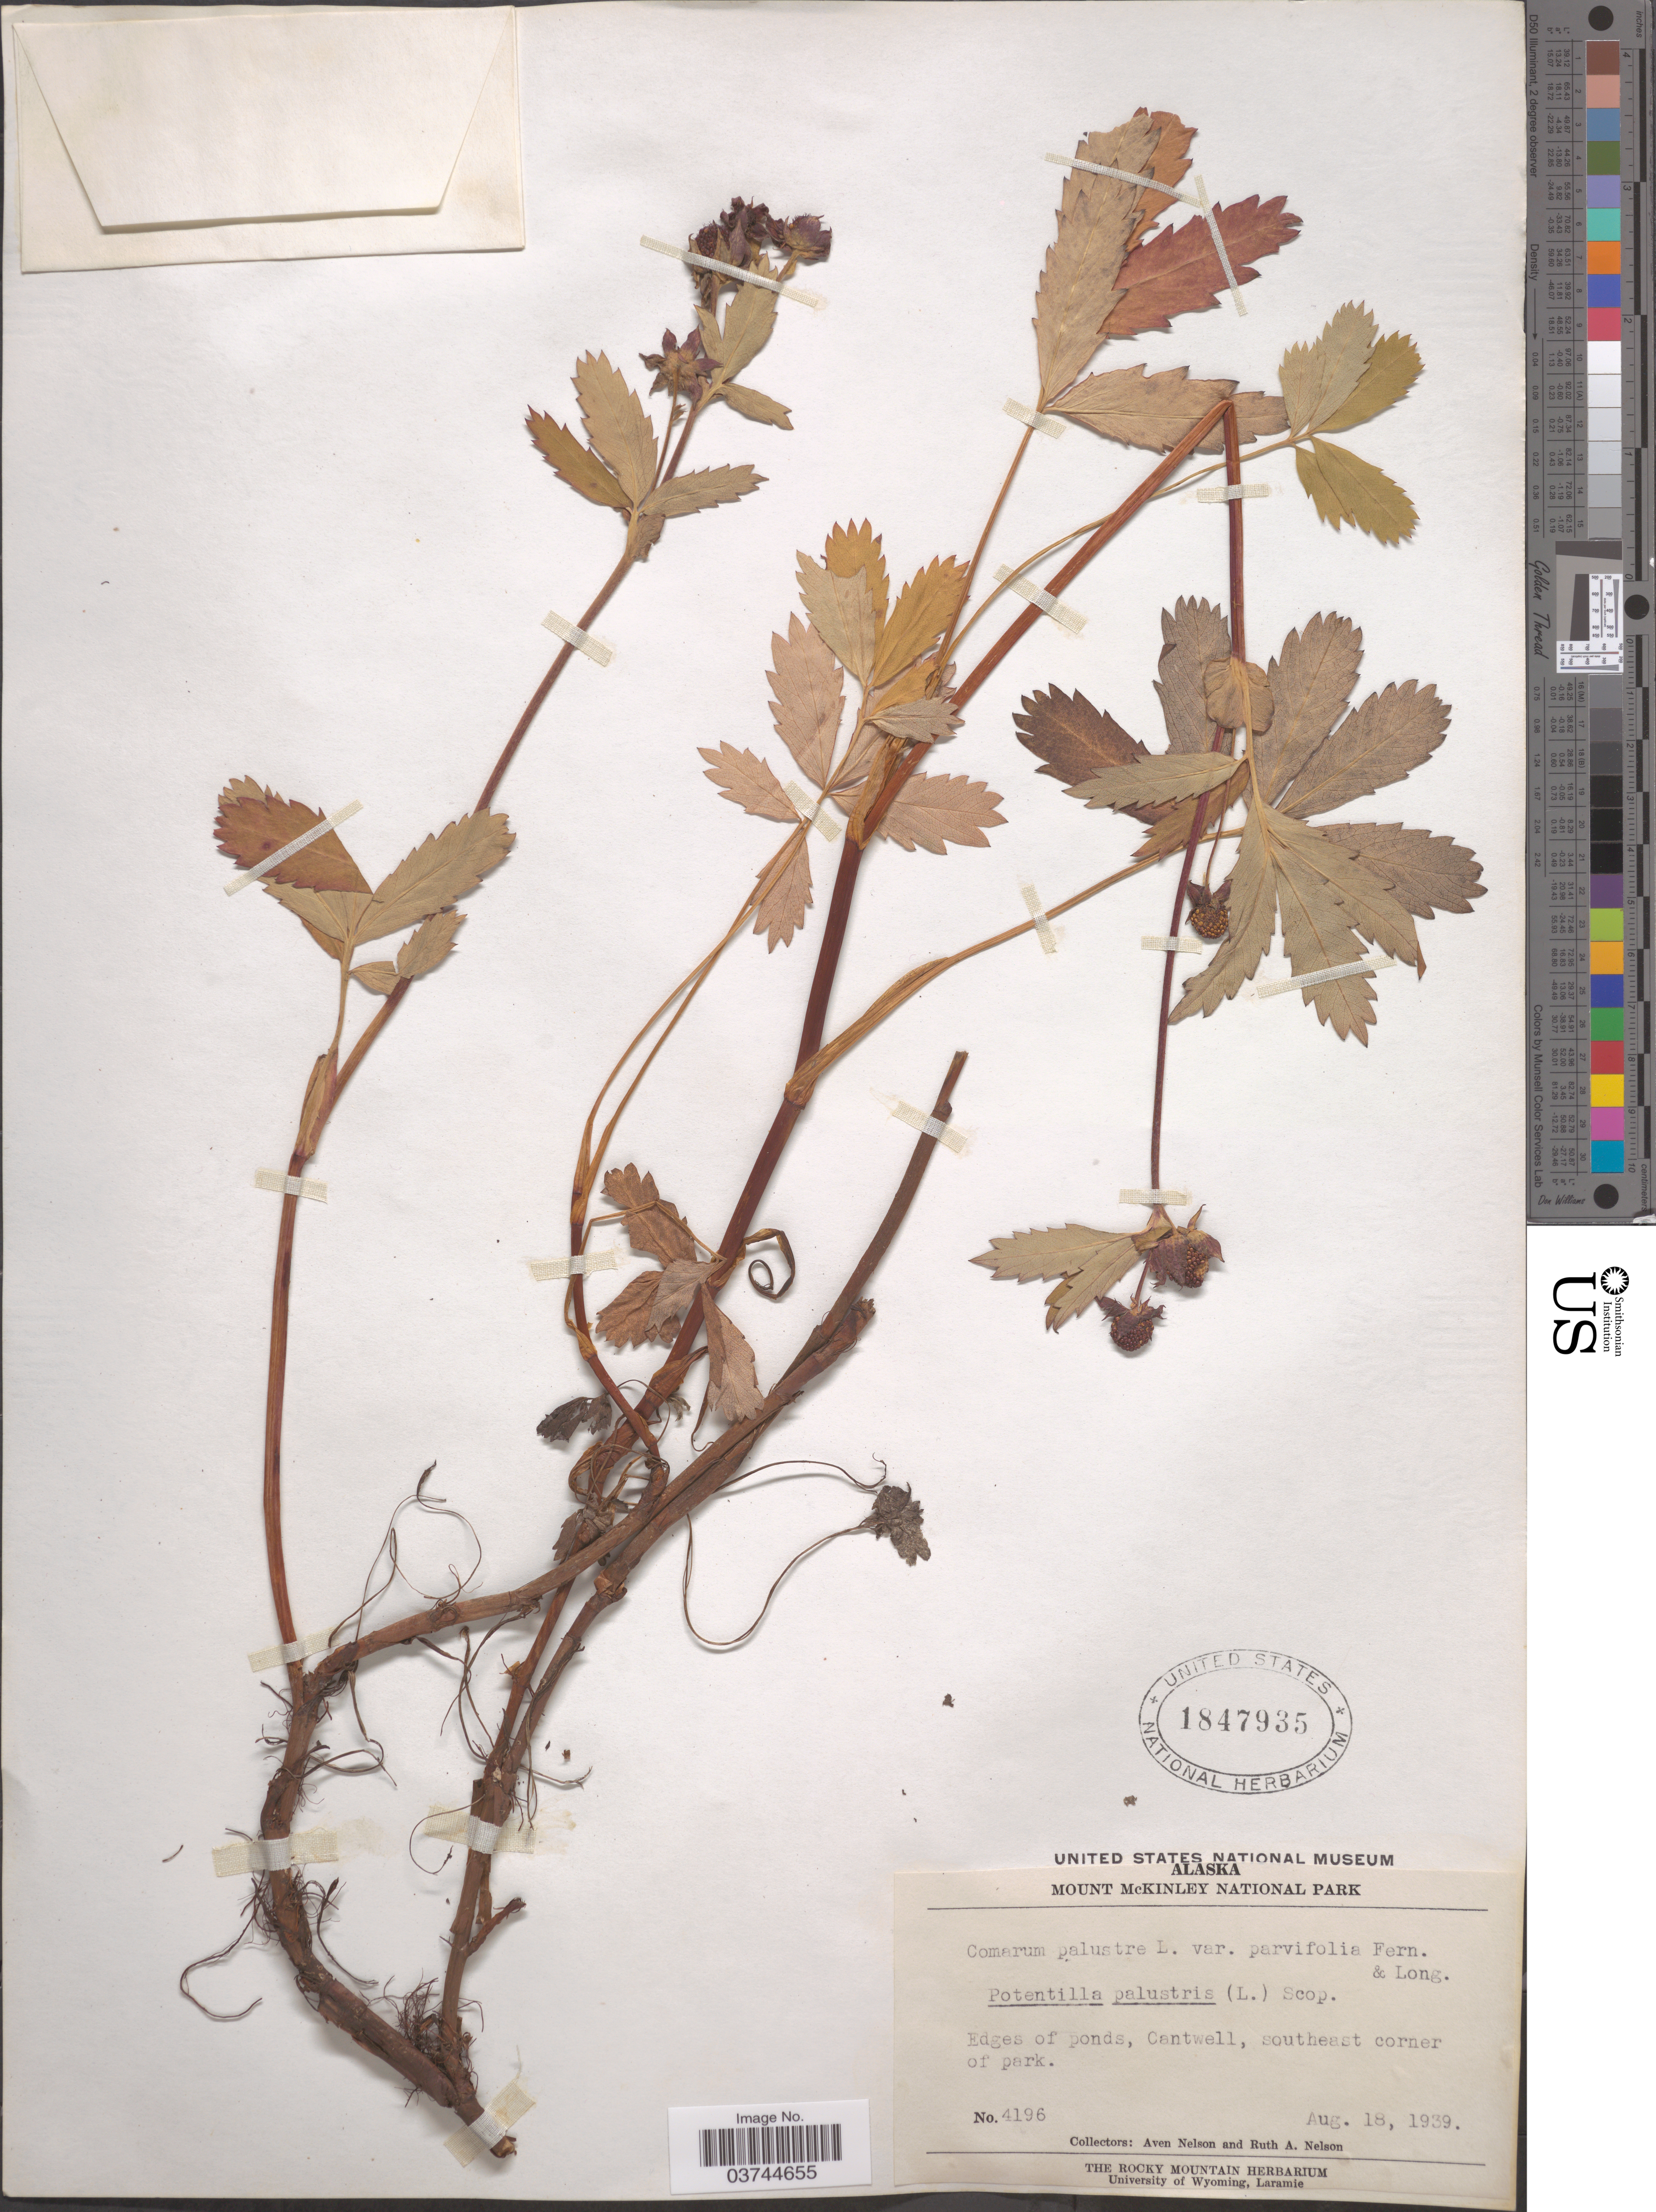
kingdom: Plantae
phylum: Tracheophyta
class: Magnoliopsida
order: Rosales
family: Rosaceae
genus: Comarum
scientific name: Comarum palustre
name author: L.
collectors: A. Nelson & R. A. Nelson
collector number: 4196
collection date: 1939-08-18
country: United States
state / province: Alaska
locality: Mount McKinley National Park. Edges of ponds, Cantwell, southeast corner of park.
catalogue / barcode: US 1847935